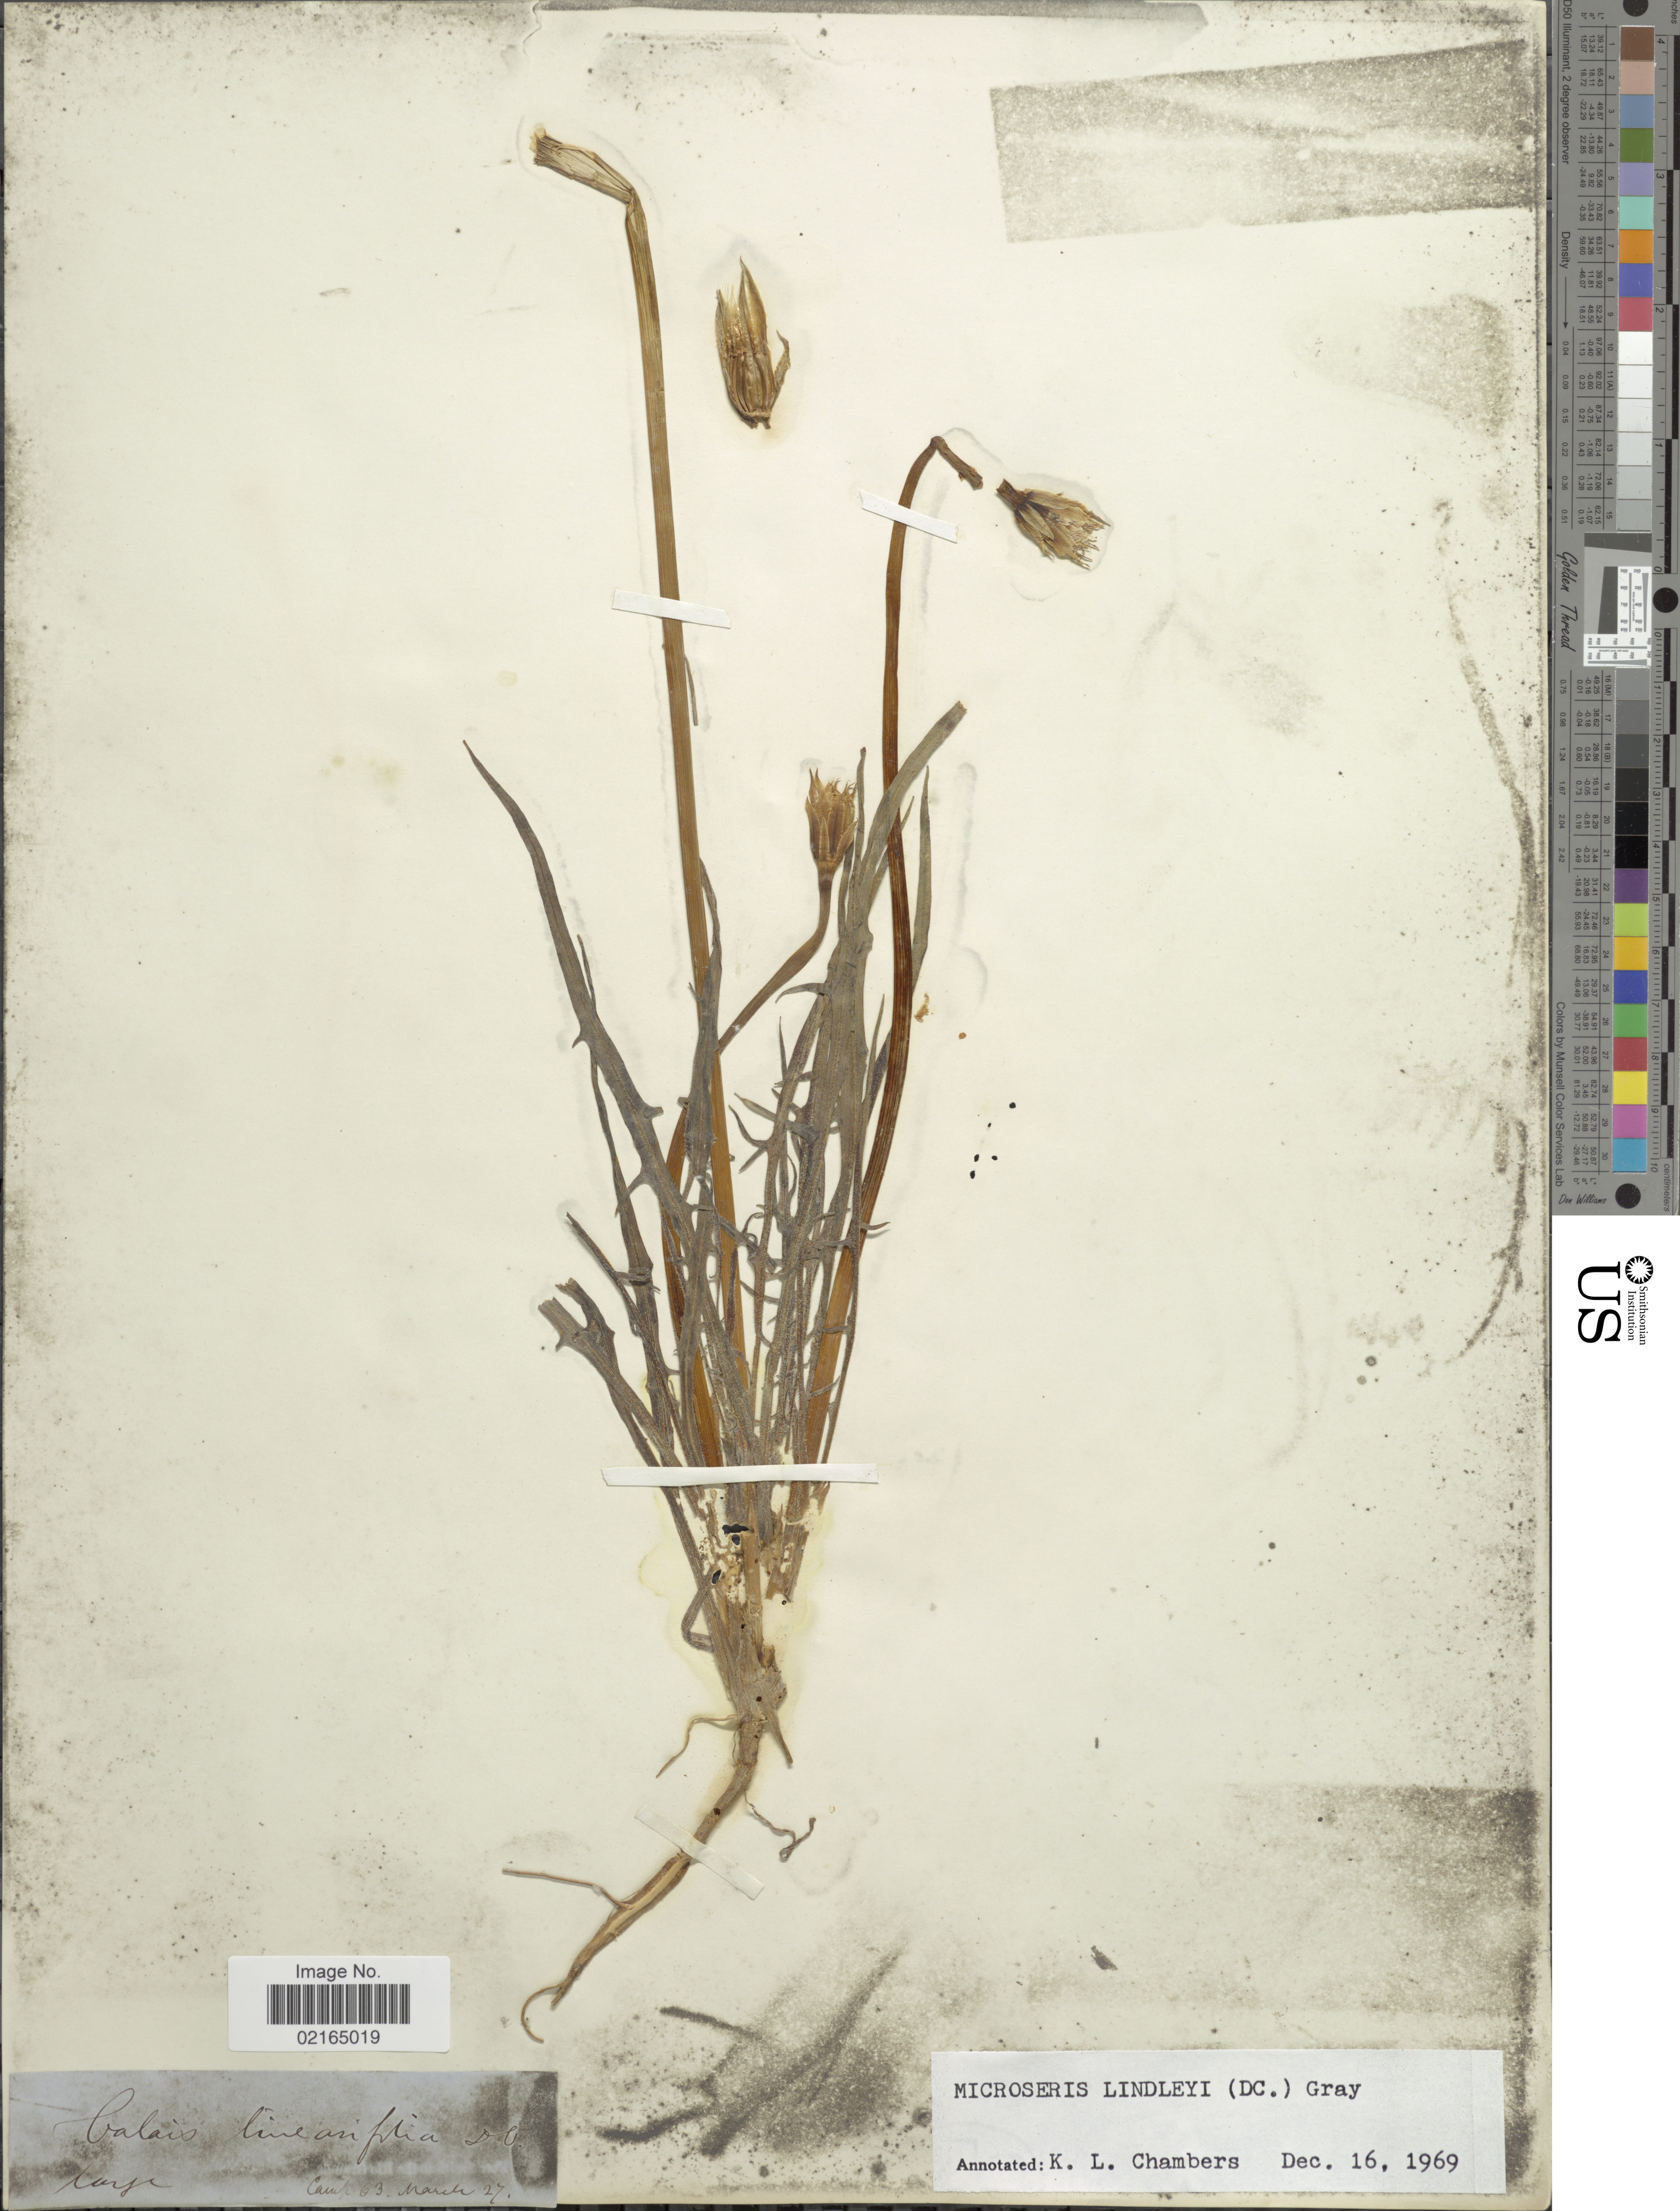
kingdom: Plantae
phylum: Tracheophyta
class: Magnoliopsida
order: Asterales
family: Asteraceae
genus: Uropappus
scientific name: Uropappus lindleyi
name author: (DC.) Nutt.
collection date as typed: Transcribed d/m/y: /3/27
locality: Camp 63.